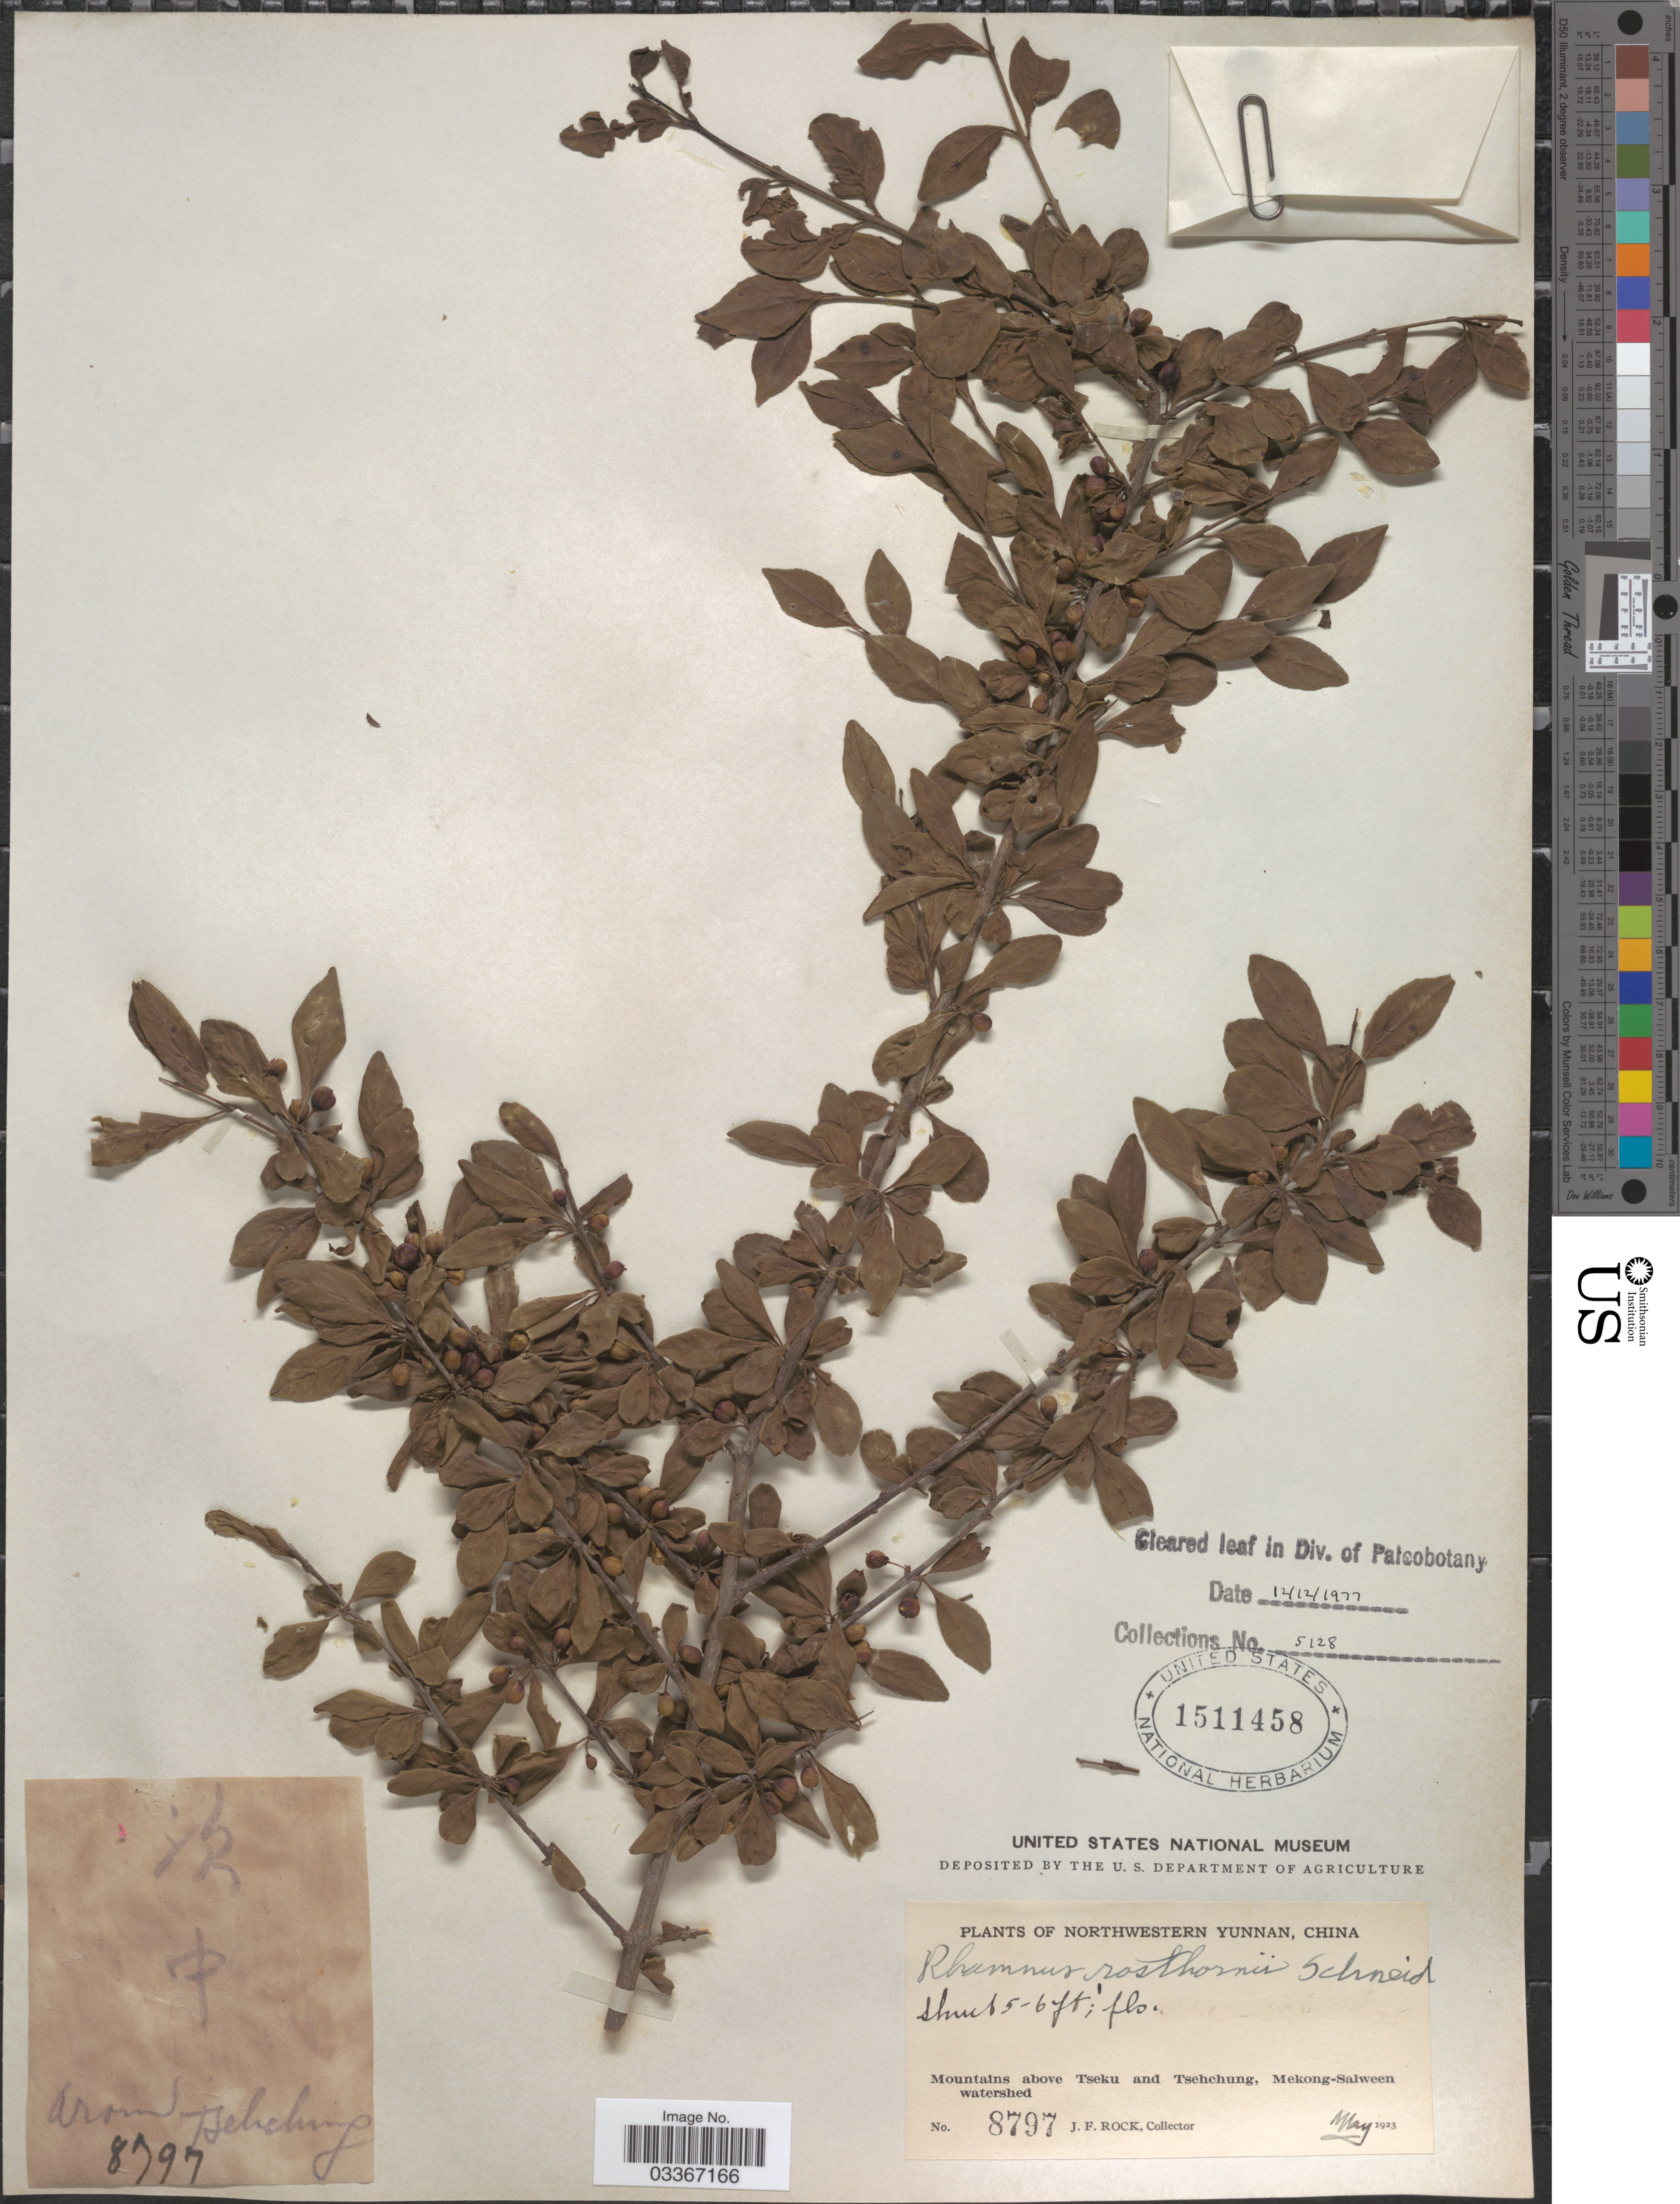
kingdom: Plantae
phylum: Tracheophyta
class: Magnoliopsida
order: Rosales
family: Rhamnaceae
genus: Rhamnus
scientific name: Rhamnus rosthornii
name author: E. Pritz.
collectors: J. Rock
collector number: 8797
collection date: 1923-05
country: China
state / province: Yunnan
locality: Northwestern Yunnan. Mountains above Tseku and Tsehchung, Mekong-Salween watershed.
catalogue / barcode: US 1511458